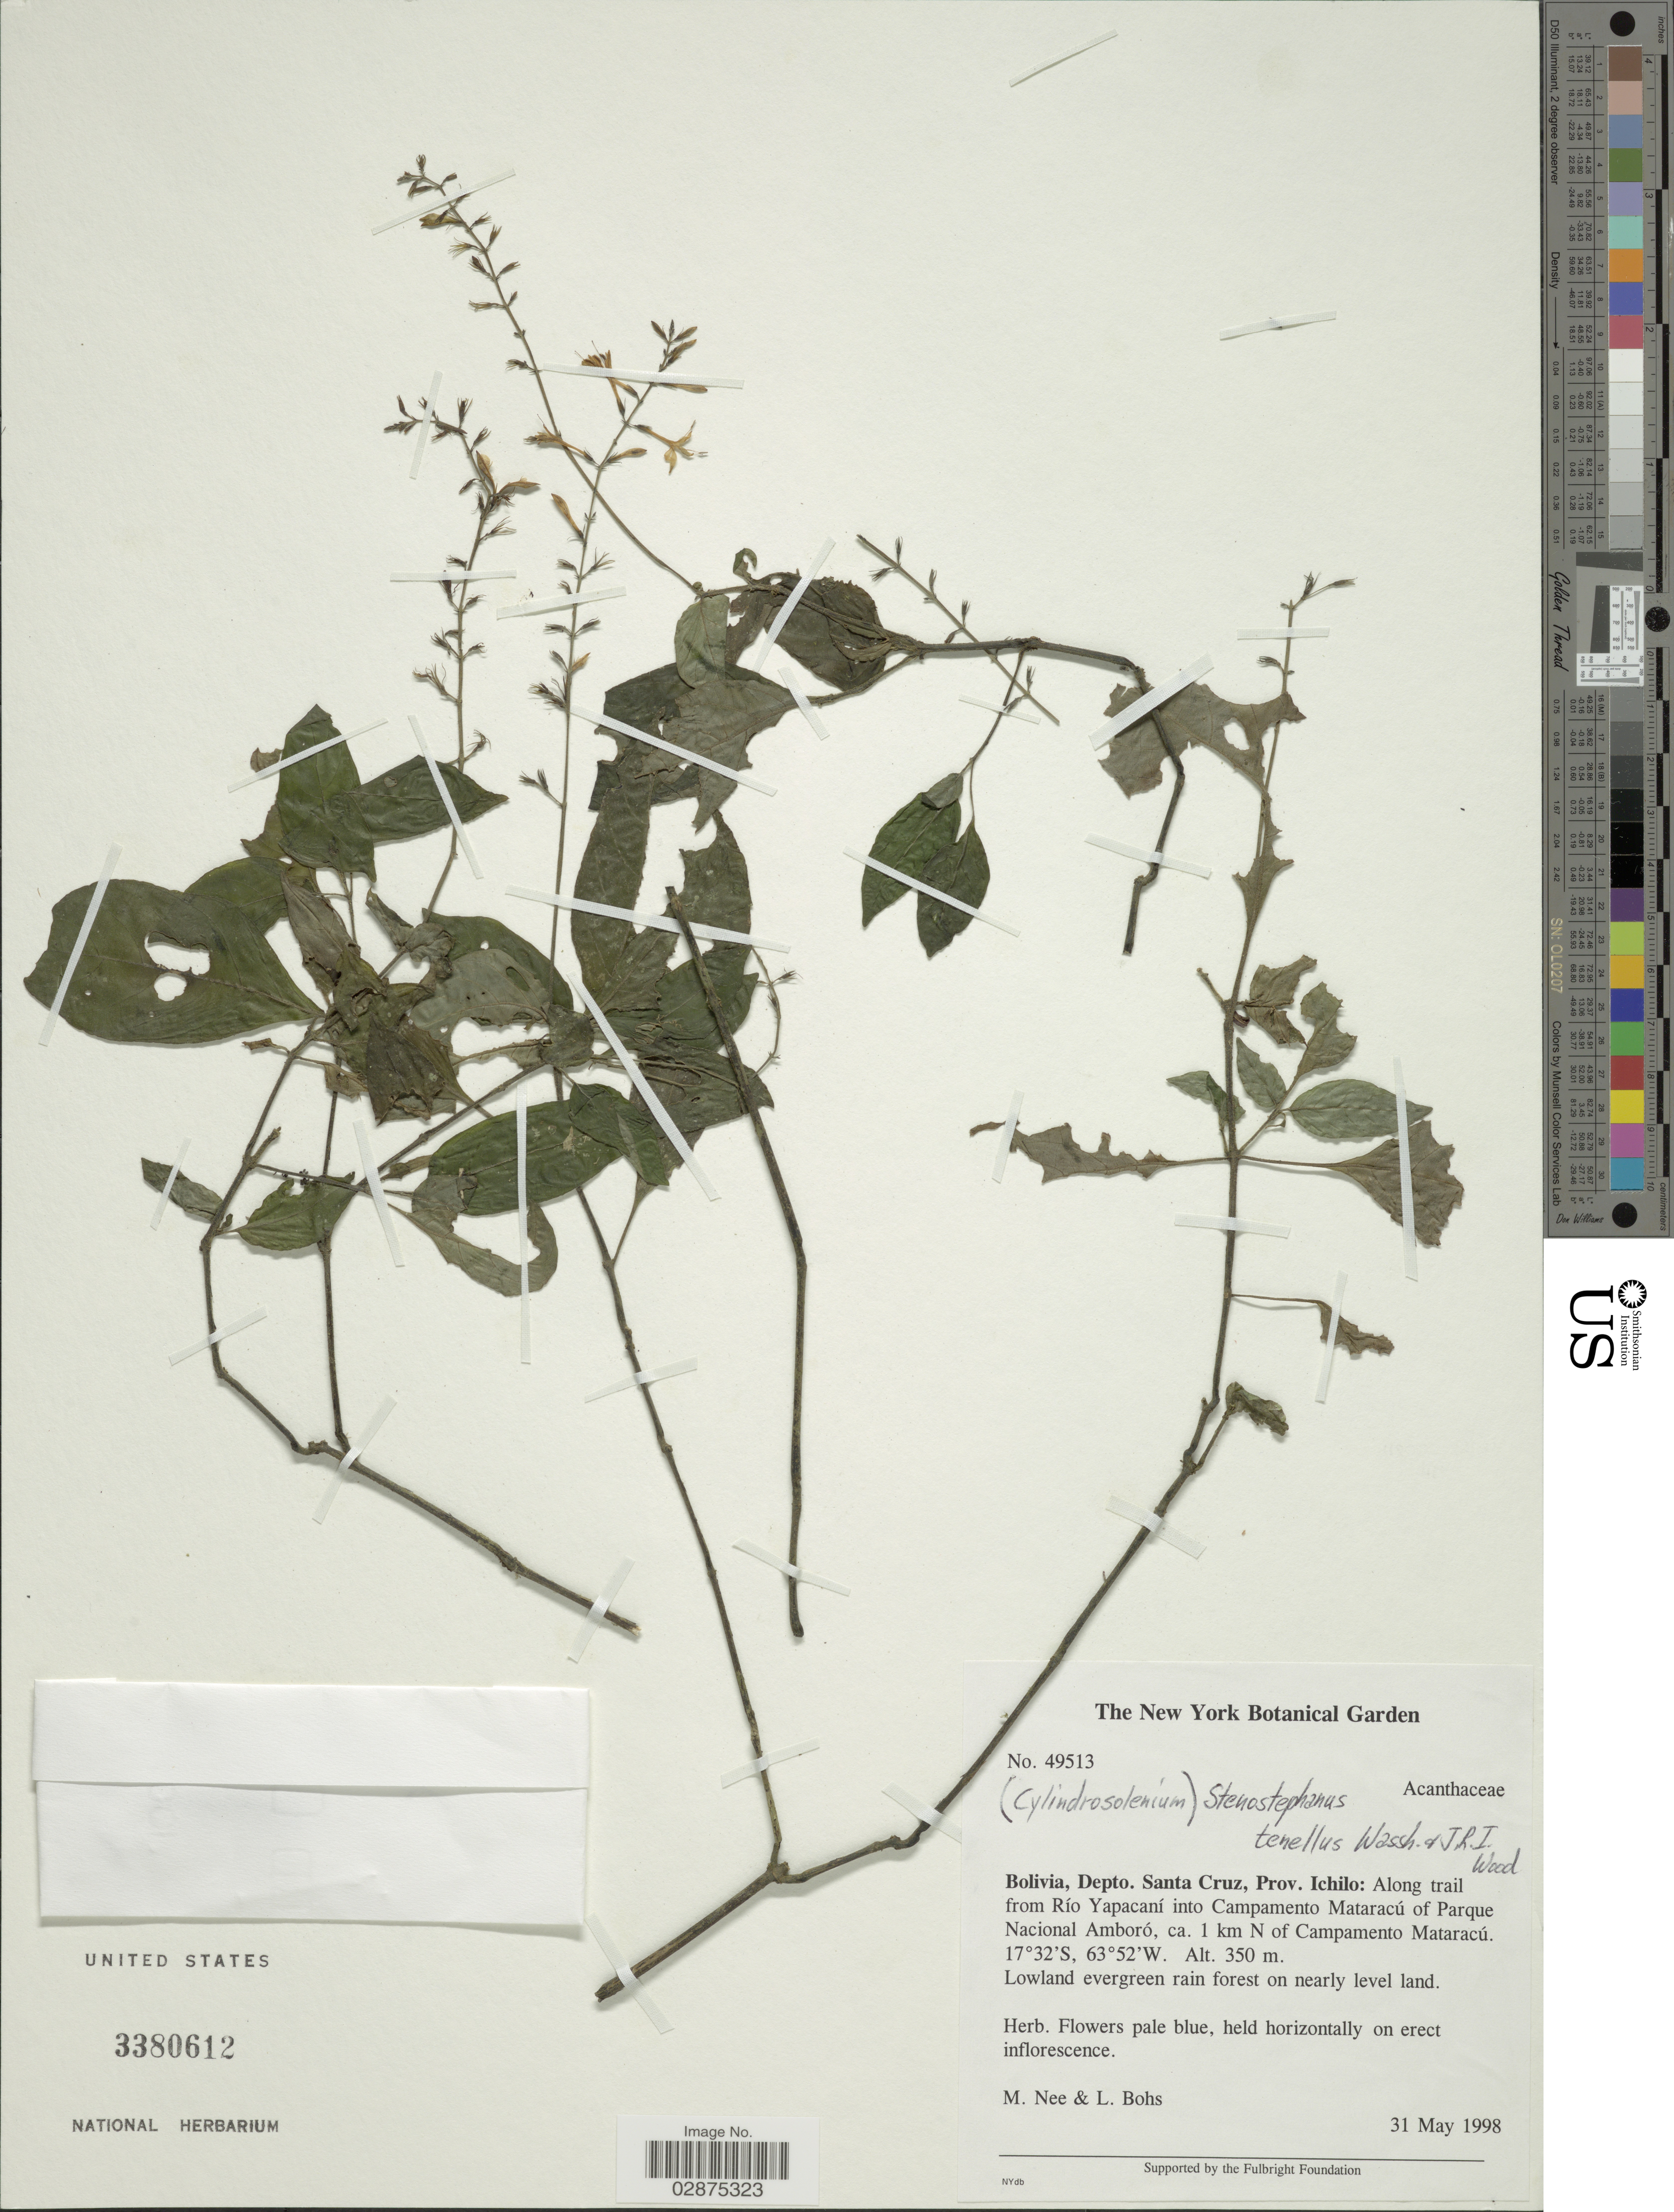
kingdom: Plantae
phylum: Tracheophyta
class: Magnoliopsida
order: Lamiales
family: Acanthaceae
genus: Stenostephanus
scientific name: Stenostephanus tenellus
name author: Wassh. & J.R.I. Wood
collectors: M. Nee & L. A. Bohs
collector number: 49513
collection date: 1998-05-31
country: Bolivia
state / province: Santa Cruz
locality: Depto. Santa Cruz. Prov. Ichilo: Along trail from Río Yapacaní into Campamento Mataracú of Parque Nacional Amboró, ca. 1 km N of Campamento Mataracú.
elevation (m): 350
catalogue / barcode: US 3380612